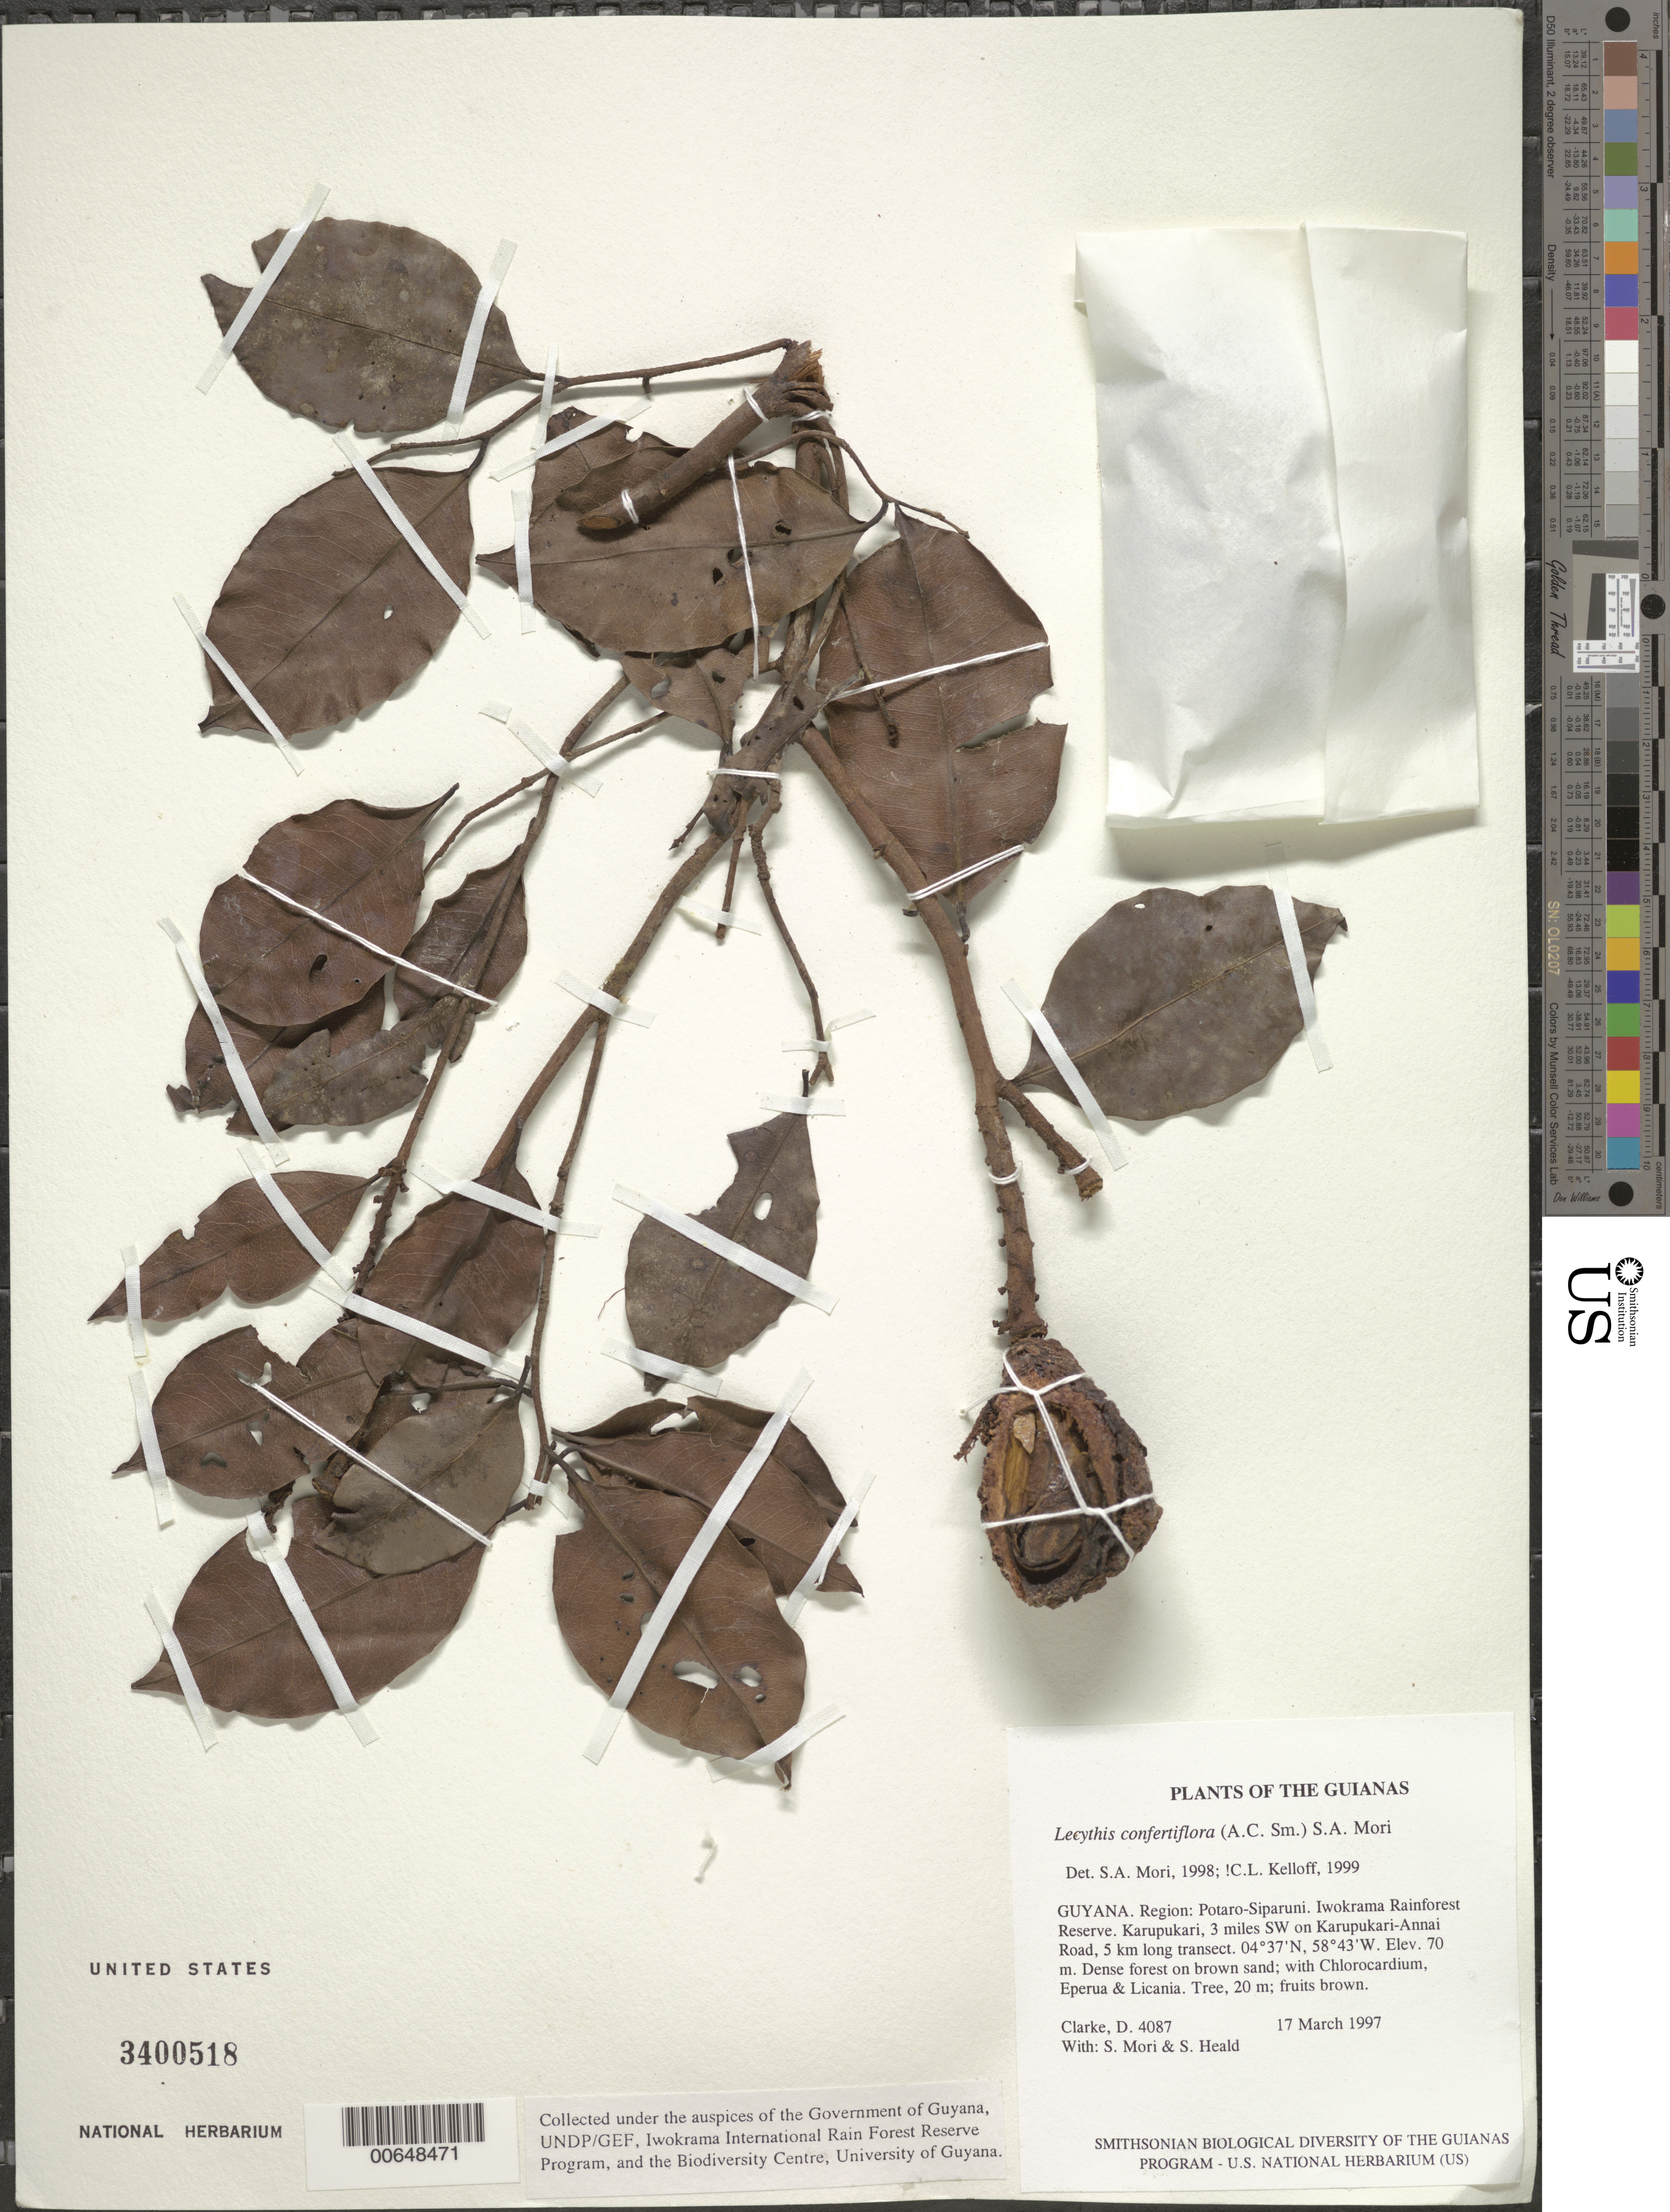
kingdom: Plantae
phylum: Tracheophyta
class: Magnoliopsida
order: Ericales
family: Lecythidaceae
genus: Lecythis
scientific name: Lecythis confertiflora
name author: (A.C. Sm.) S.A. Mori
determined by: Kelloff, Carol L., (US), Smithsonian Institution - National Museum of Natural History (UNITED STATES)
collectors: H. D. Clarke, S. Mori & S. Heald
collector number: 4087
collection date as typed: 17 March 1997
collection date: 1997-03-17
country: Guyana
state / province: Potaro-Siparuni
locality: Iwokrama Rainforest Reserve. Karupukari, 3 miles SW on Karupukari-Annai Road, 5 km long transect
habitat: Dense forest on brown sand; with Chlorocardium, Eperua & Licania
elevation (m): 70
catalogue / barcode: US 3400518